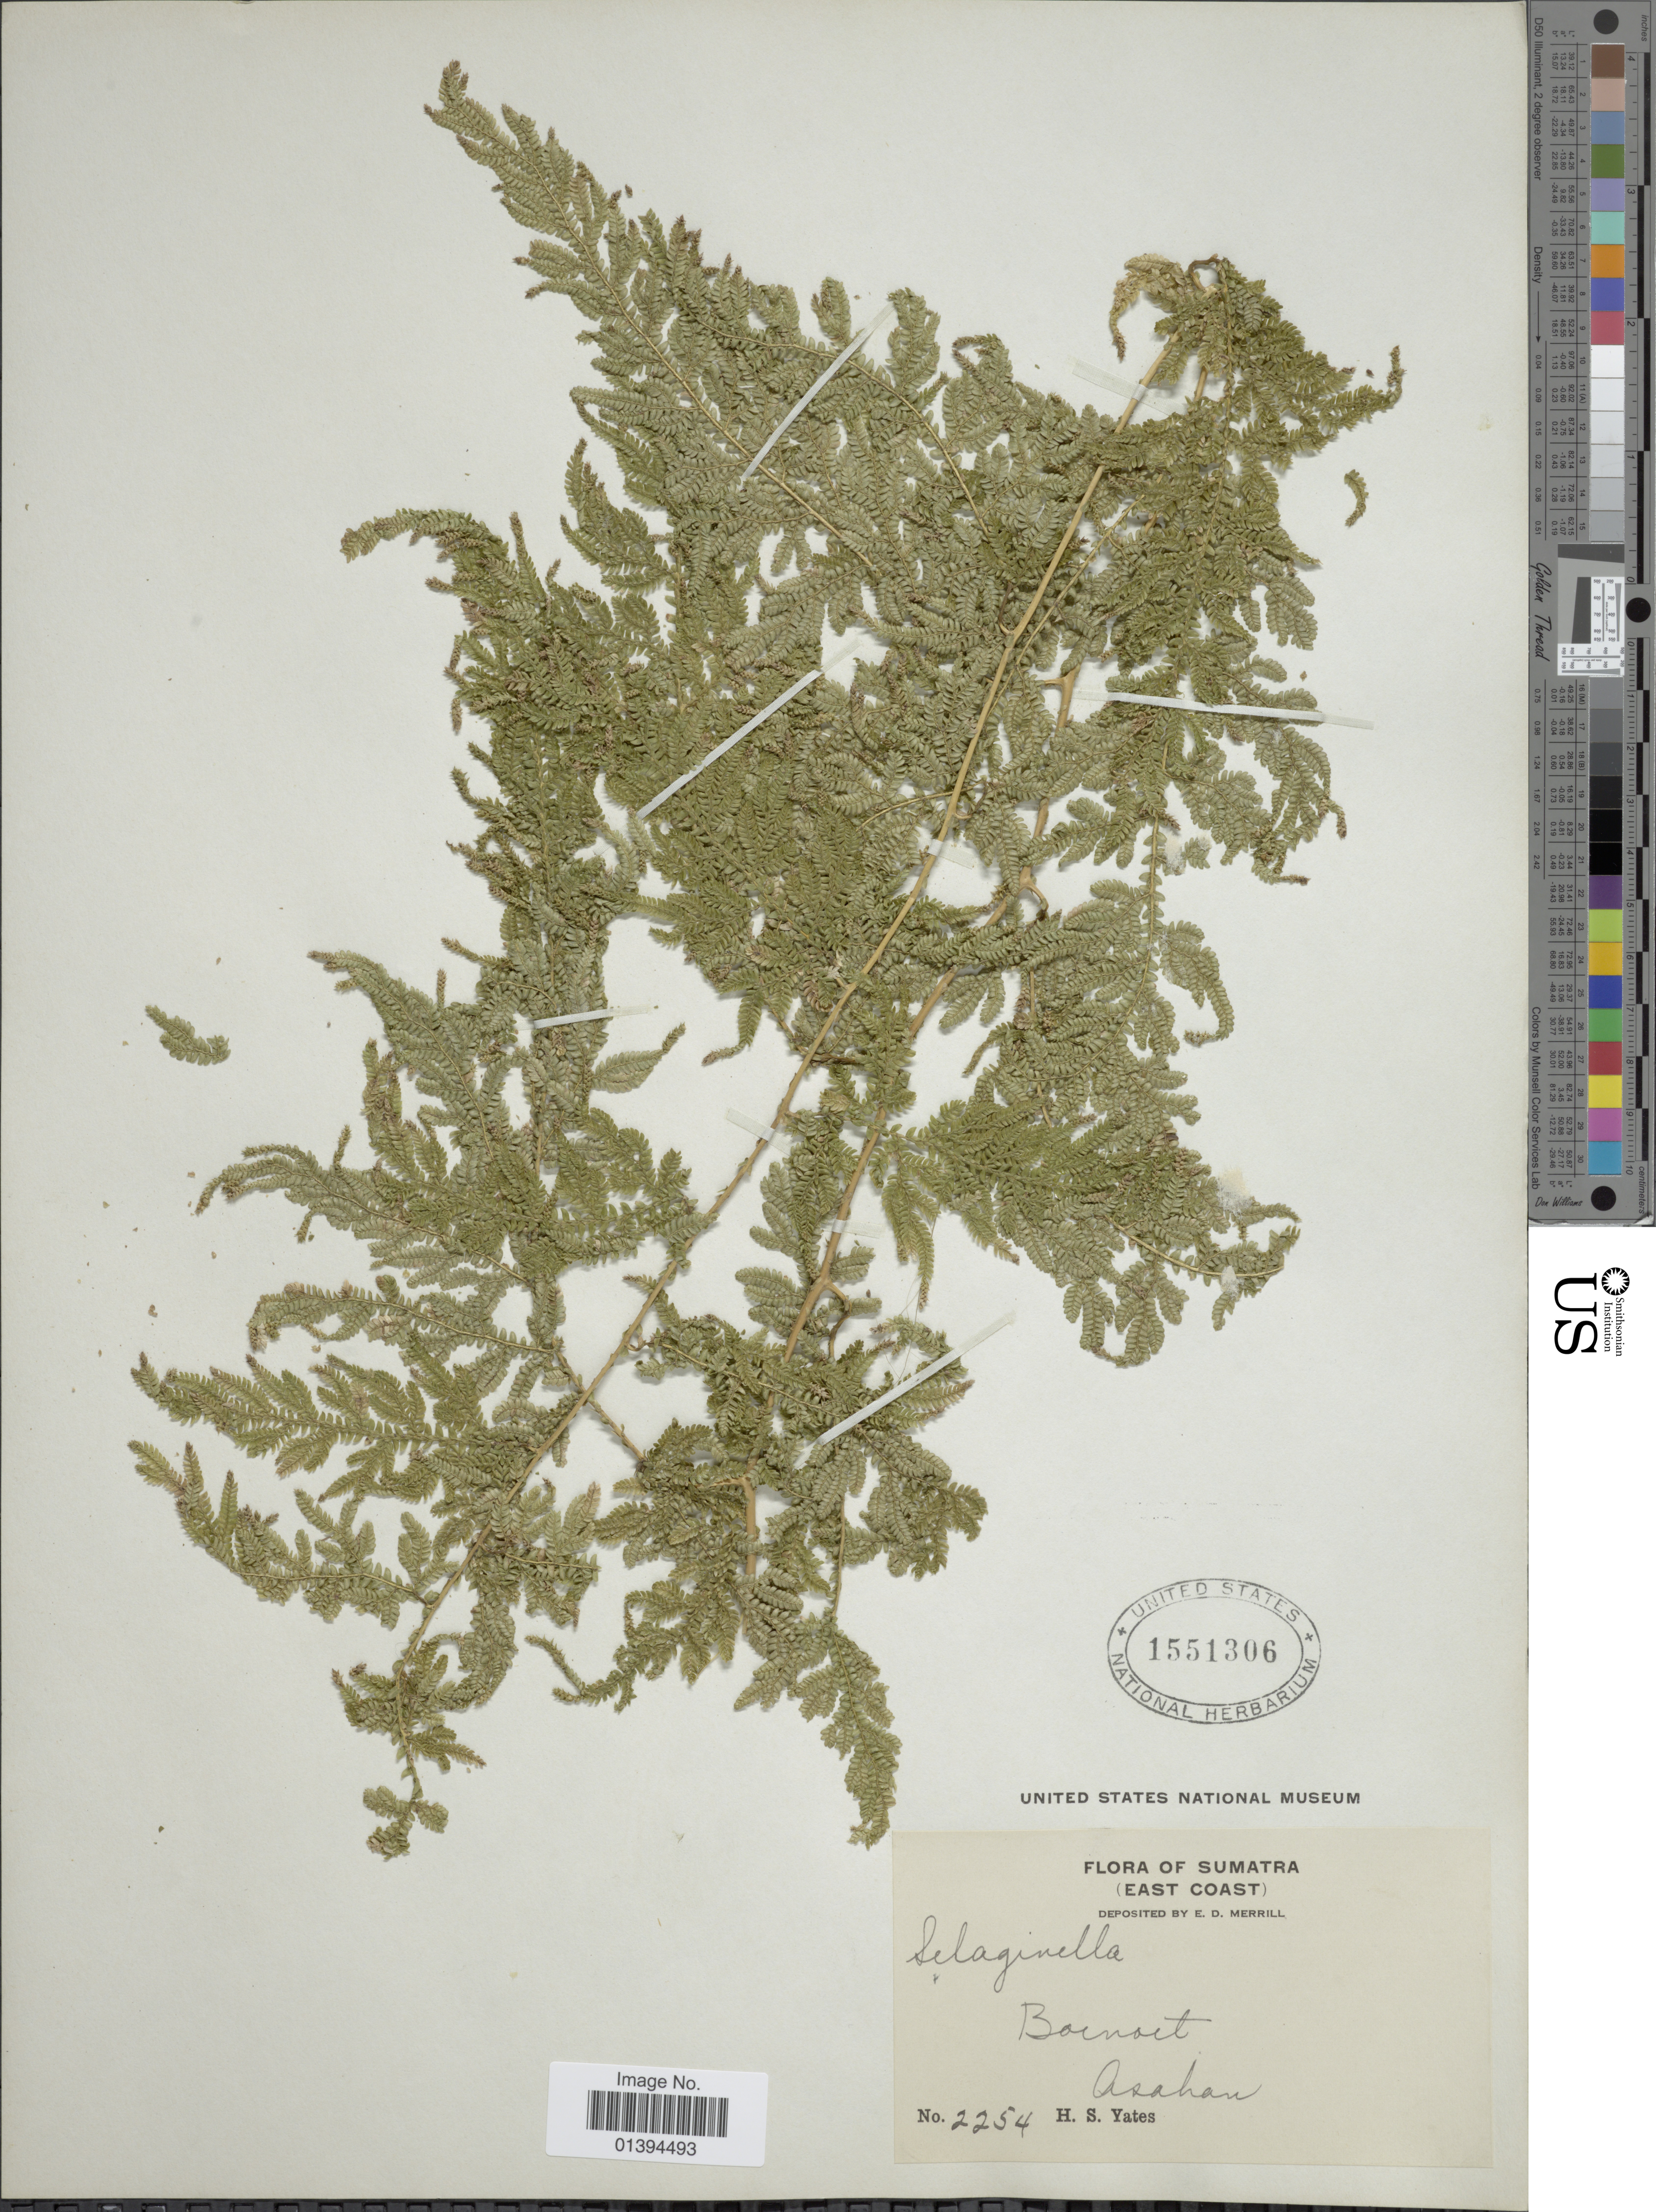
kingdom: Plantae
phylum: Tracheophyta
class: Lycopodiopsida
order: Selaginellales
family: Selaginellaceae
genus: Selaginella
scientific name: Selaginella sp.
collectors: H. S. Yates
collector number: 2254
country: Indonesia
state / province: Sumatra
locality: East Coast, Bocnoet [interpreted], Asahan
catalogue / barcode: US 1551306